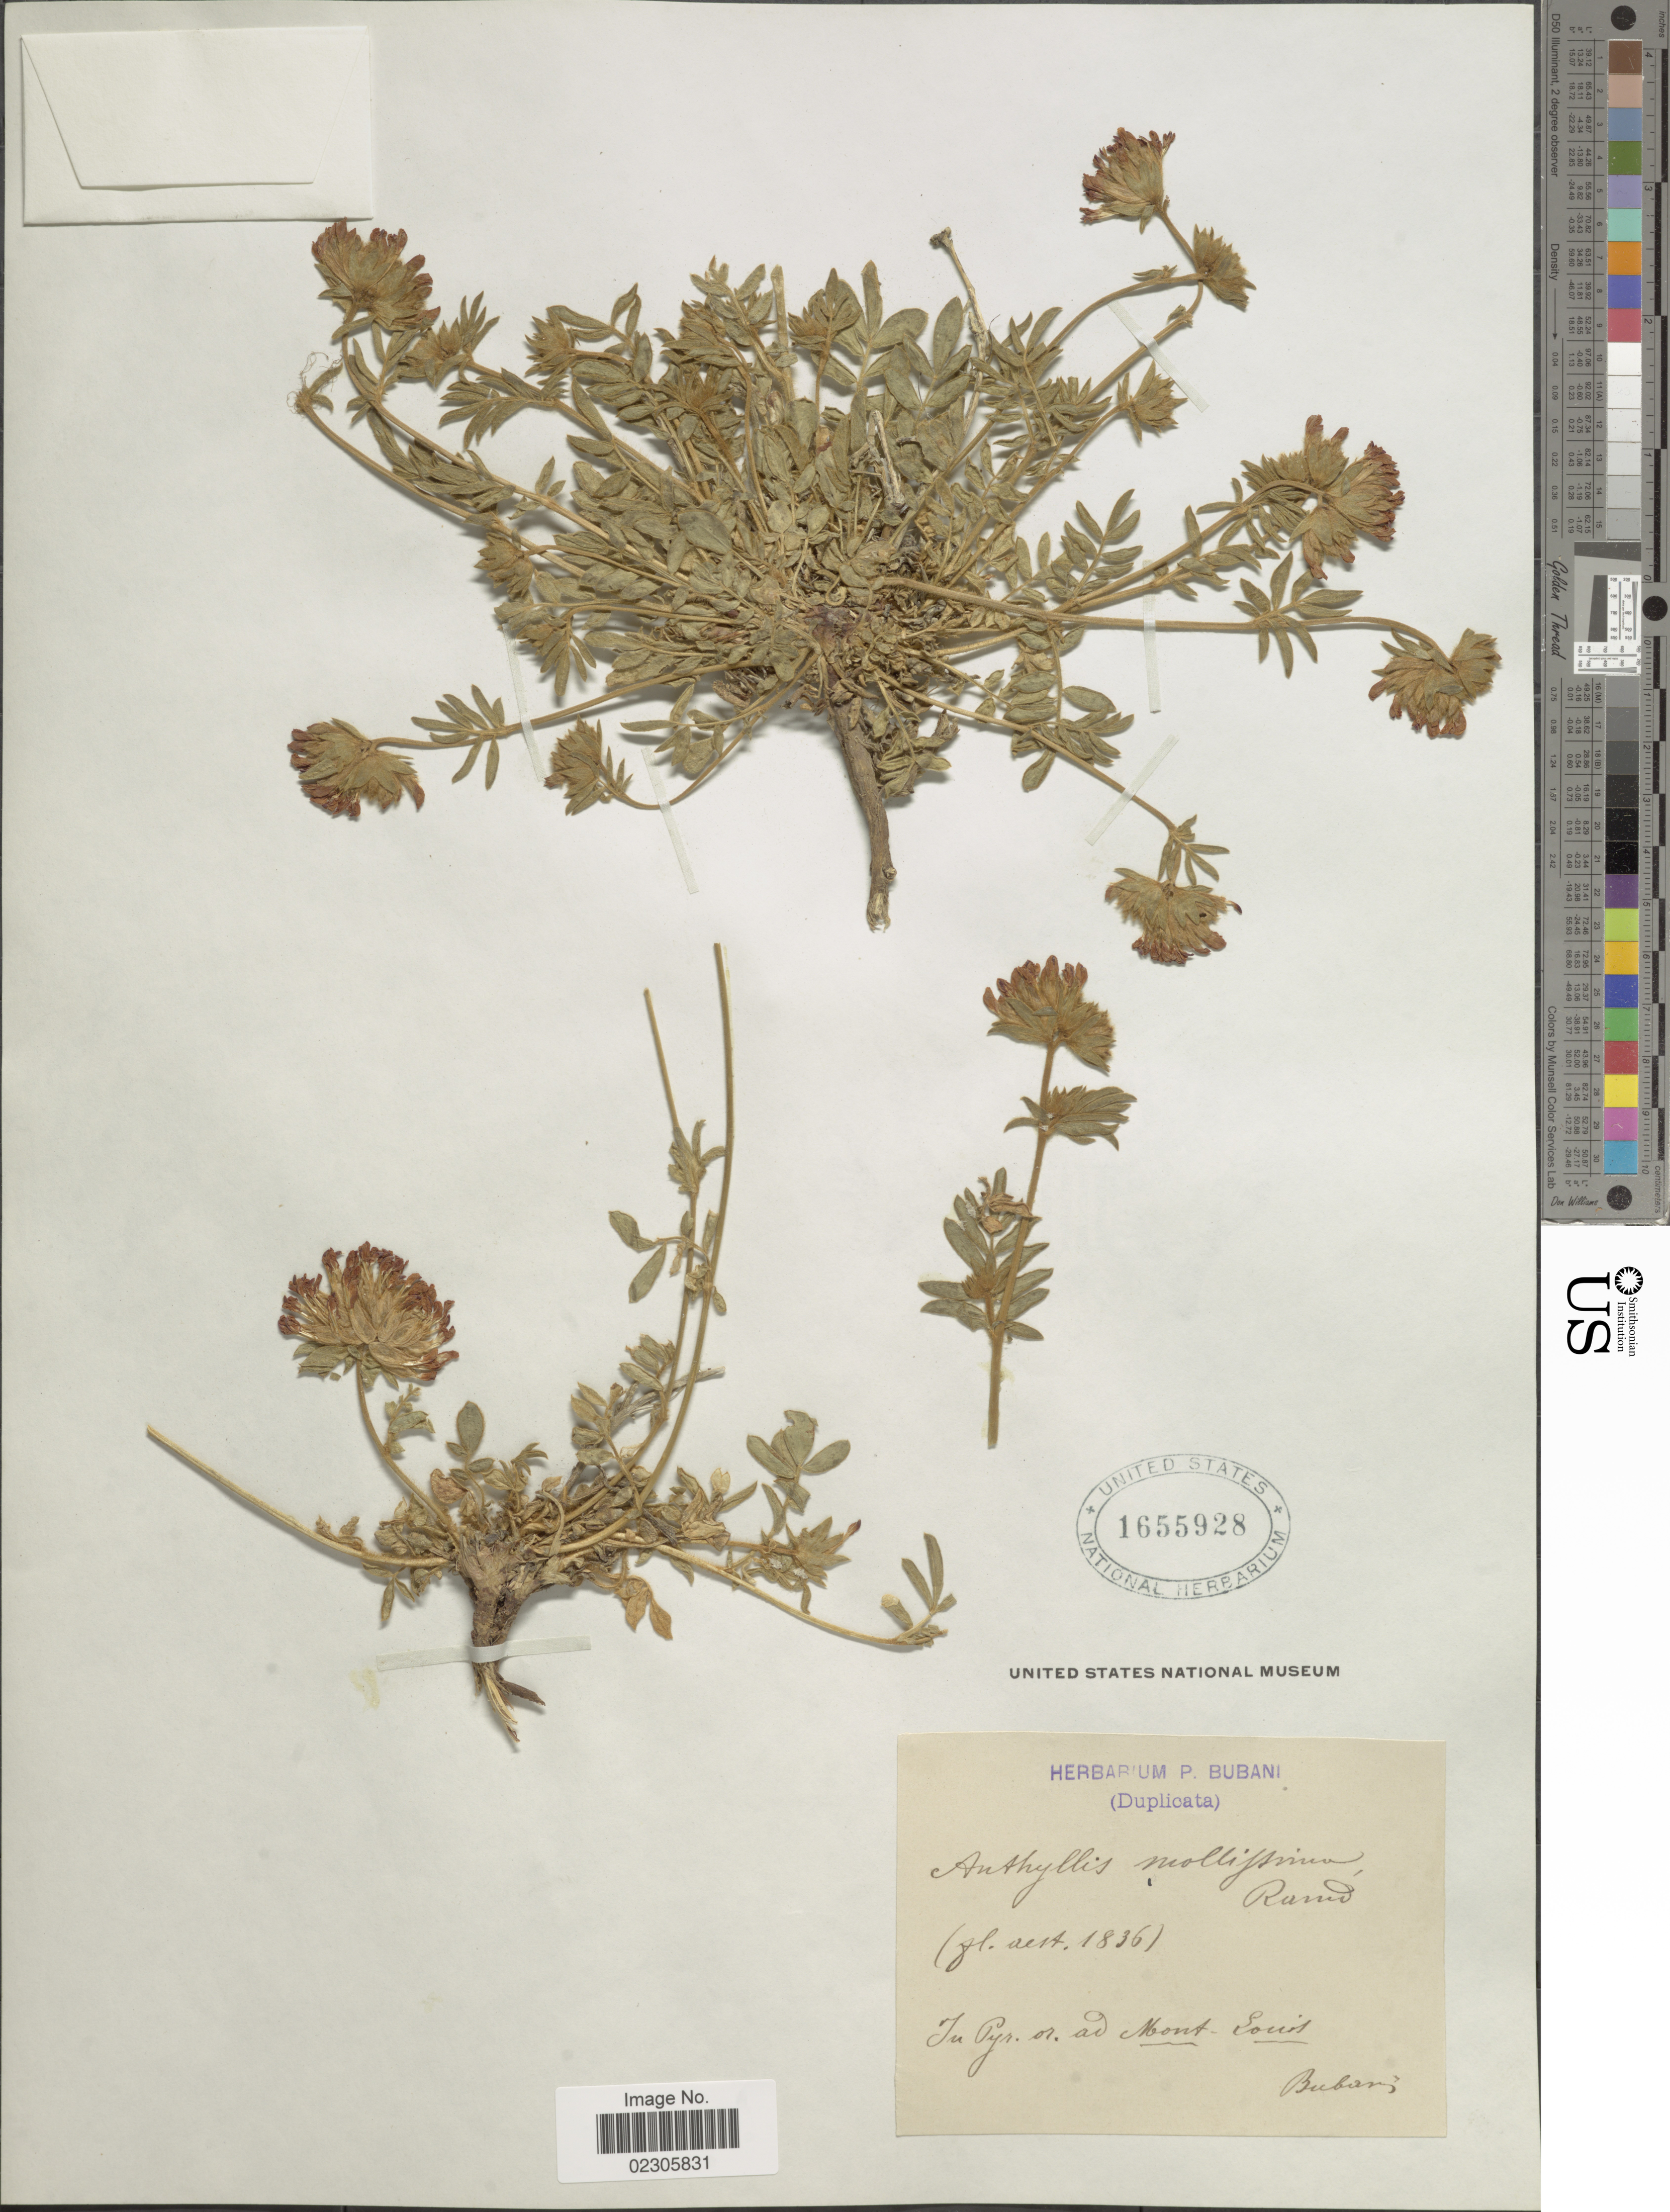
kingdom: Plantae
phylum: Tracheophyta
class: Magnoliopsida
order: Fabales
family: Fabaceae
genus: Anthyllis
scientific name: Anthyllis mollissima ined.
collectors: P. Bubani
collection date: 1836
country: France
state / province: Occitanie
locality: In Pyr. or. ad Mont-Louis.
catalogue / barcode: US 1655928